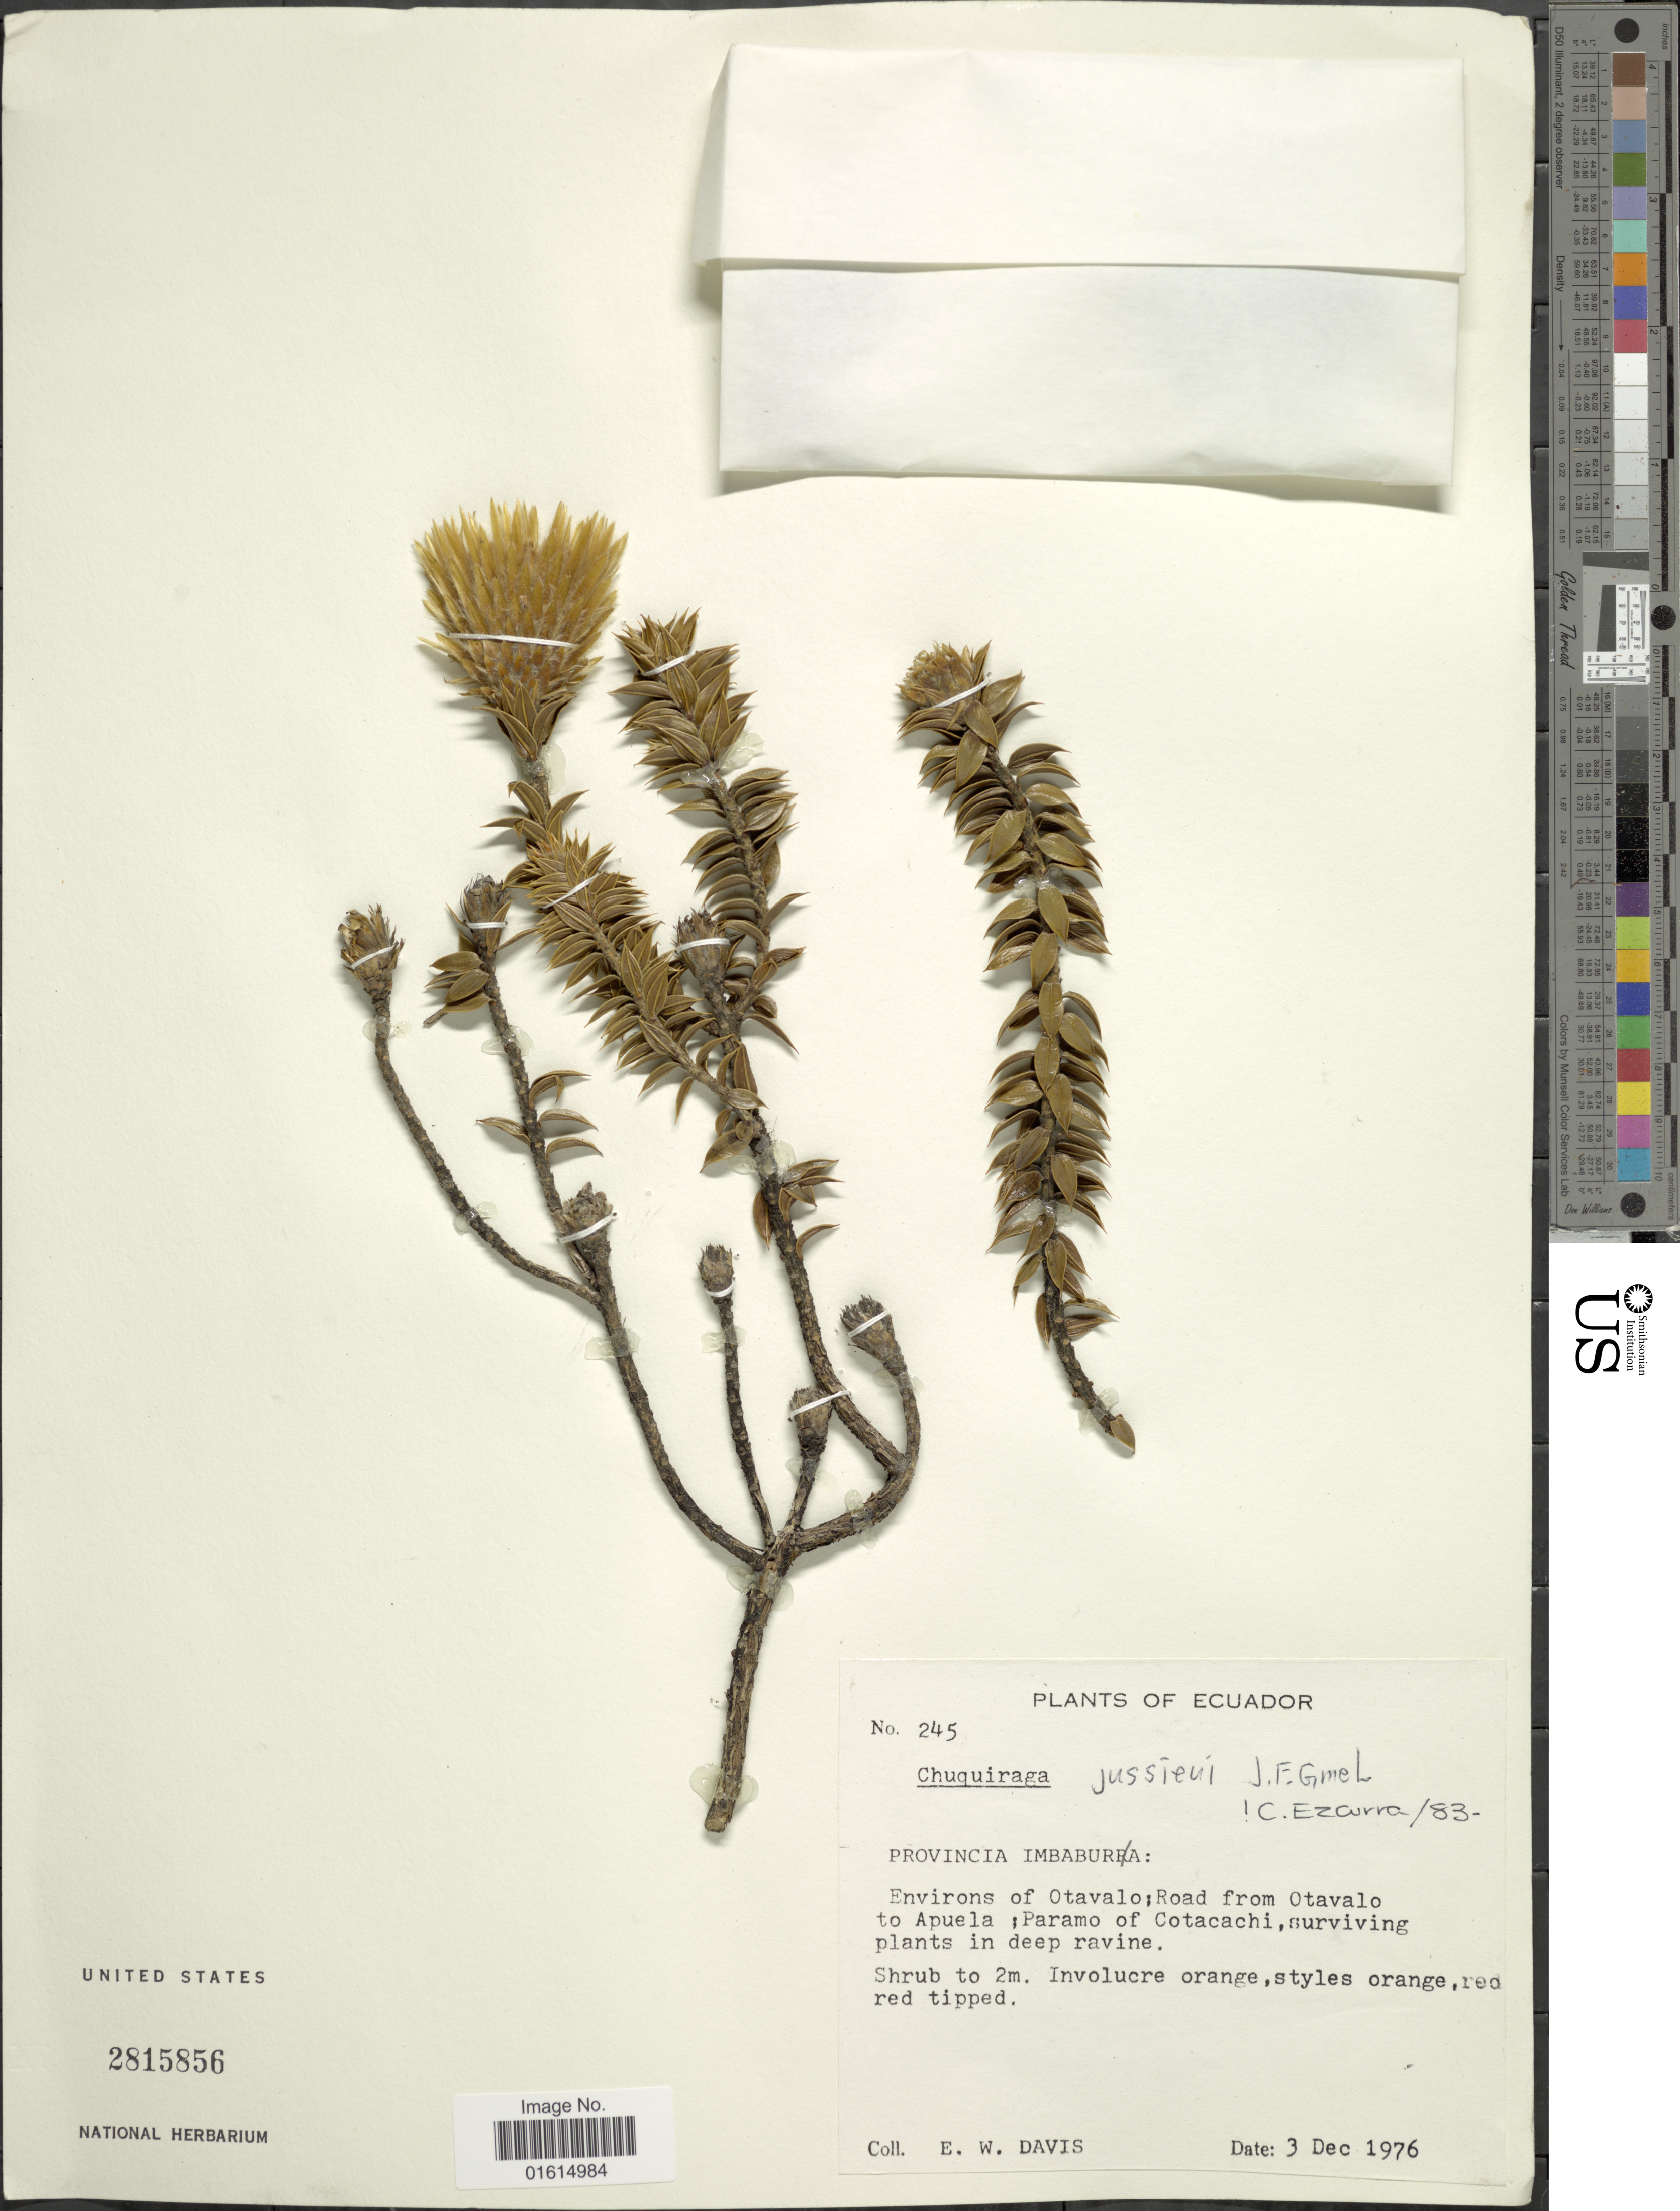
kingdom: Plantae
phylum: Tracheophyta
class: Magnoliopsida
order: Asterales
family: Asteraceae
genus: Chuquiraga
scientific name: Chuquiraga jussieui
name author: J.F. Gmel.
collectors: E. W. Davis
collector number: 245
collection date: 1976-12-03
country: Ecuador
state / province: Imbabura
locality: Provincia Imbabura, environs de Otavalo, road from Otavalo to Apuela, Paramo of Cotacachi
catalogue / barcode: US 2815856